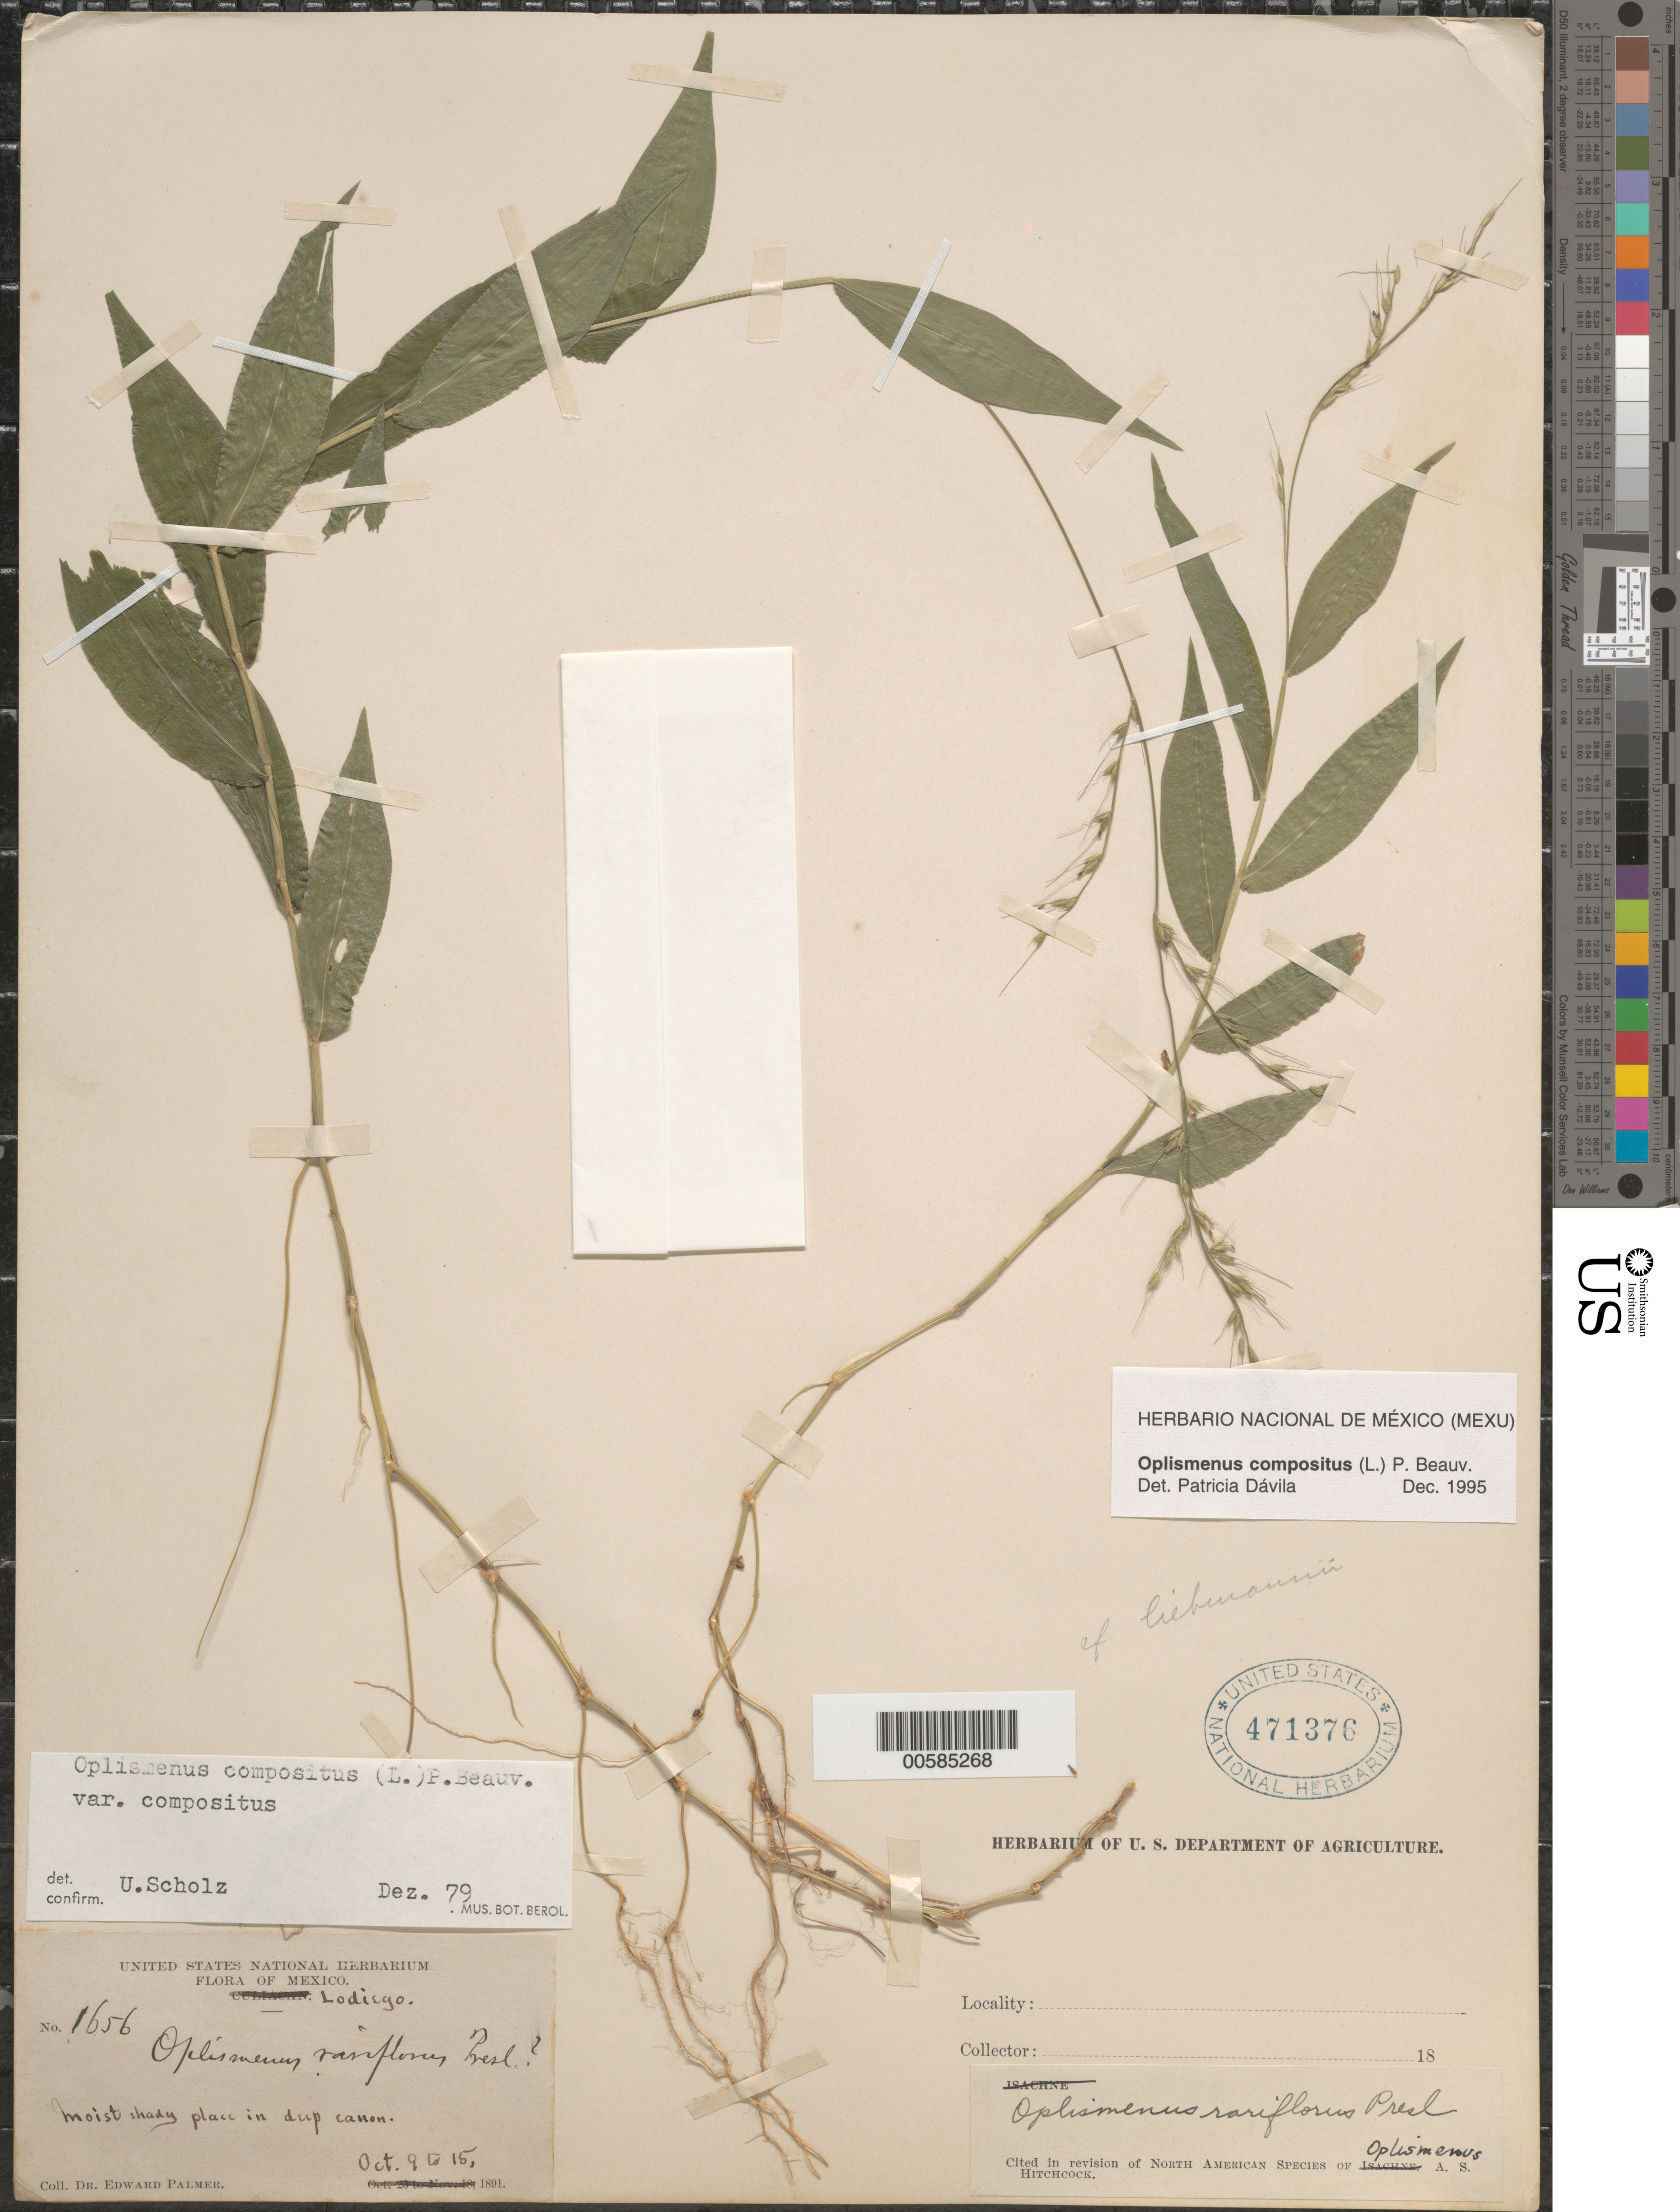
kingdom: Plantae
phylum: Tracheophyta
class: Liliopsida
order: Poales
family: Poaceae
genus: Oplismenus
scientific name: Oplismenus compositus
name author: (L.) P. Beauv.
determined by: Dávila, P. D.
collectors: National Museum of Natural History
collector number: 1656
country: Mexico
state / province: Durango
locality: San Ramon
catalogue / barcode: US 471376